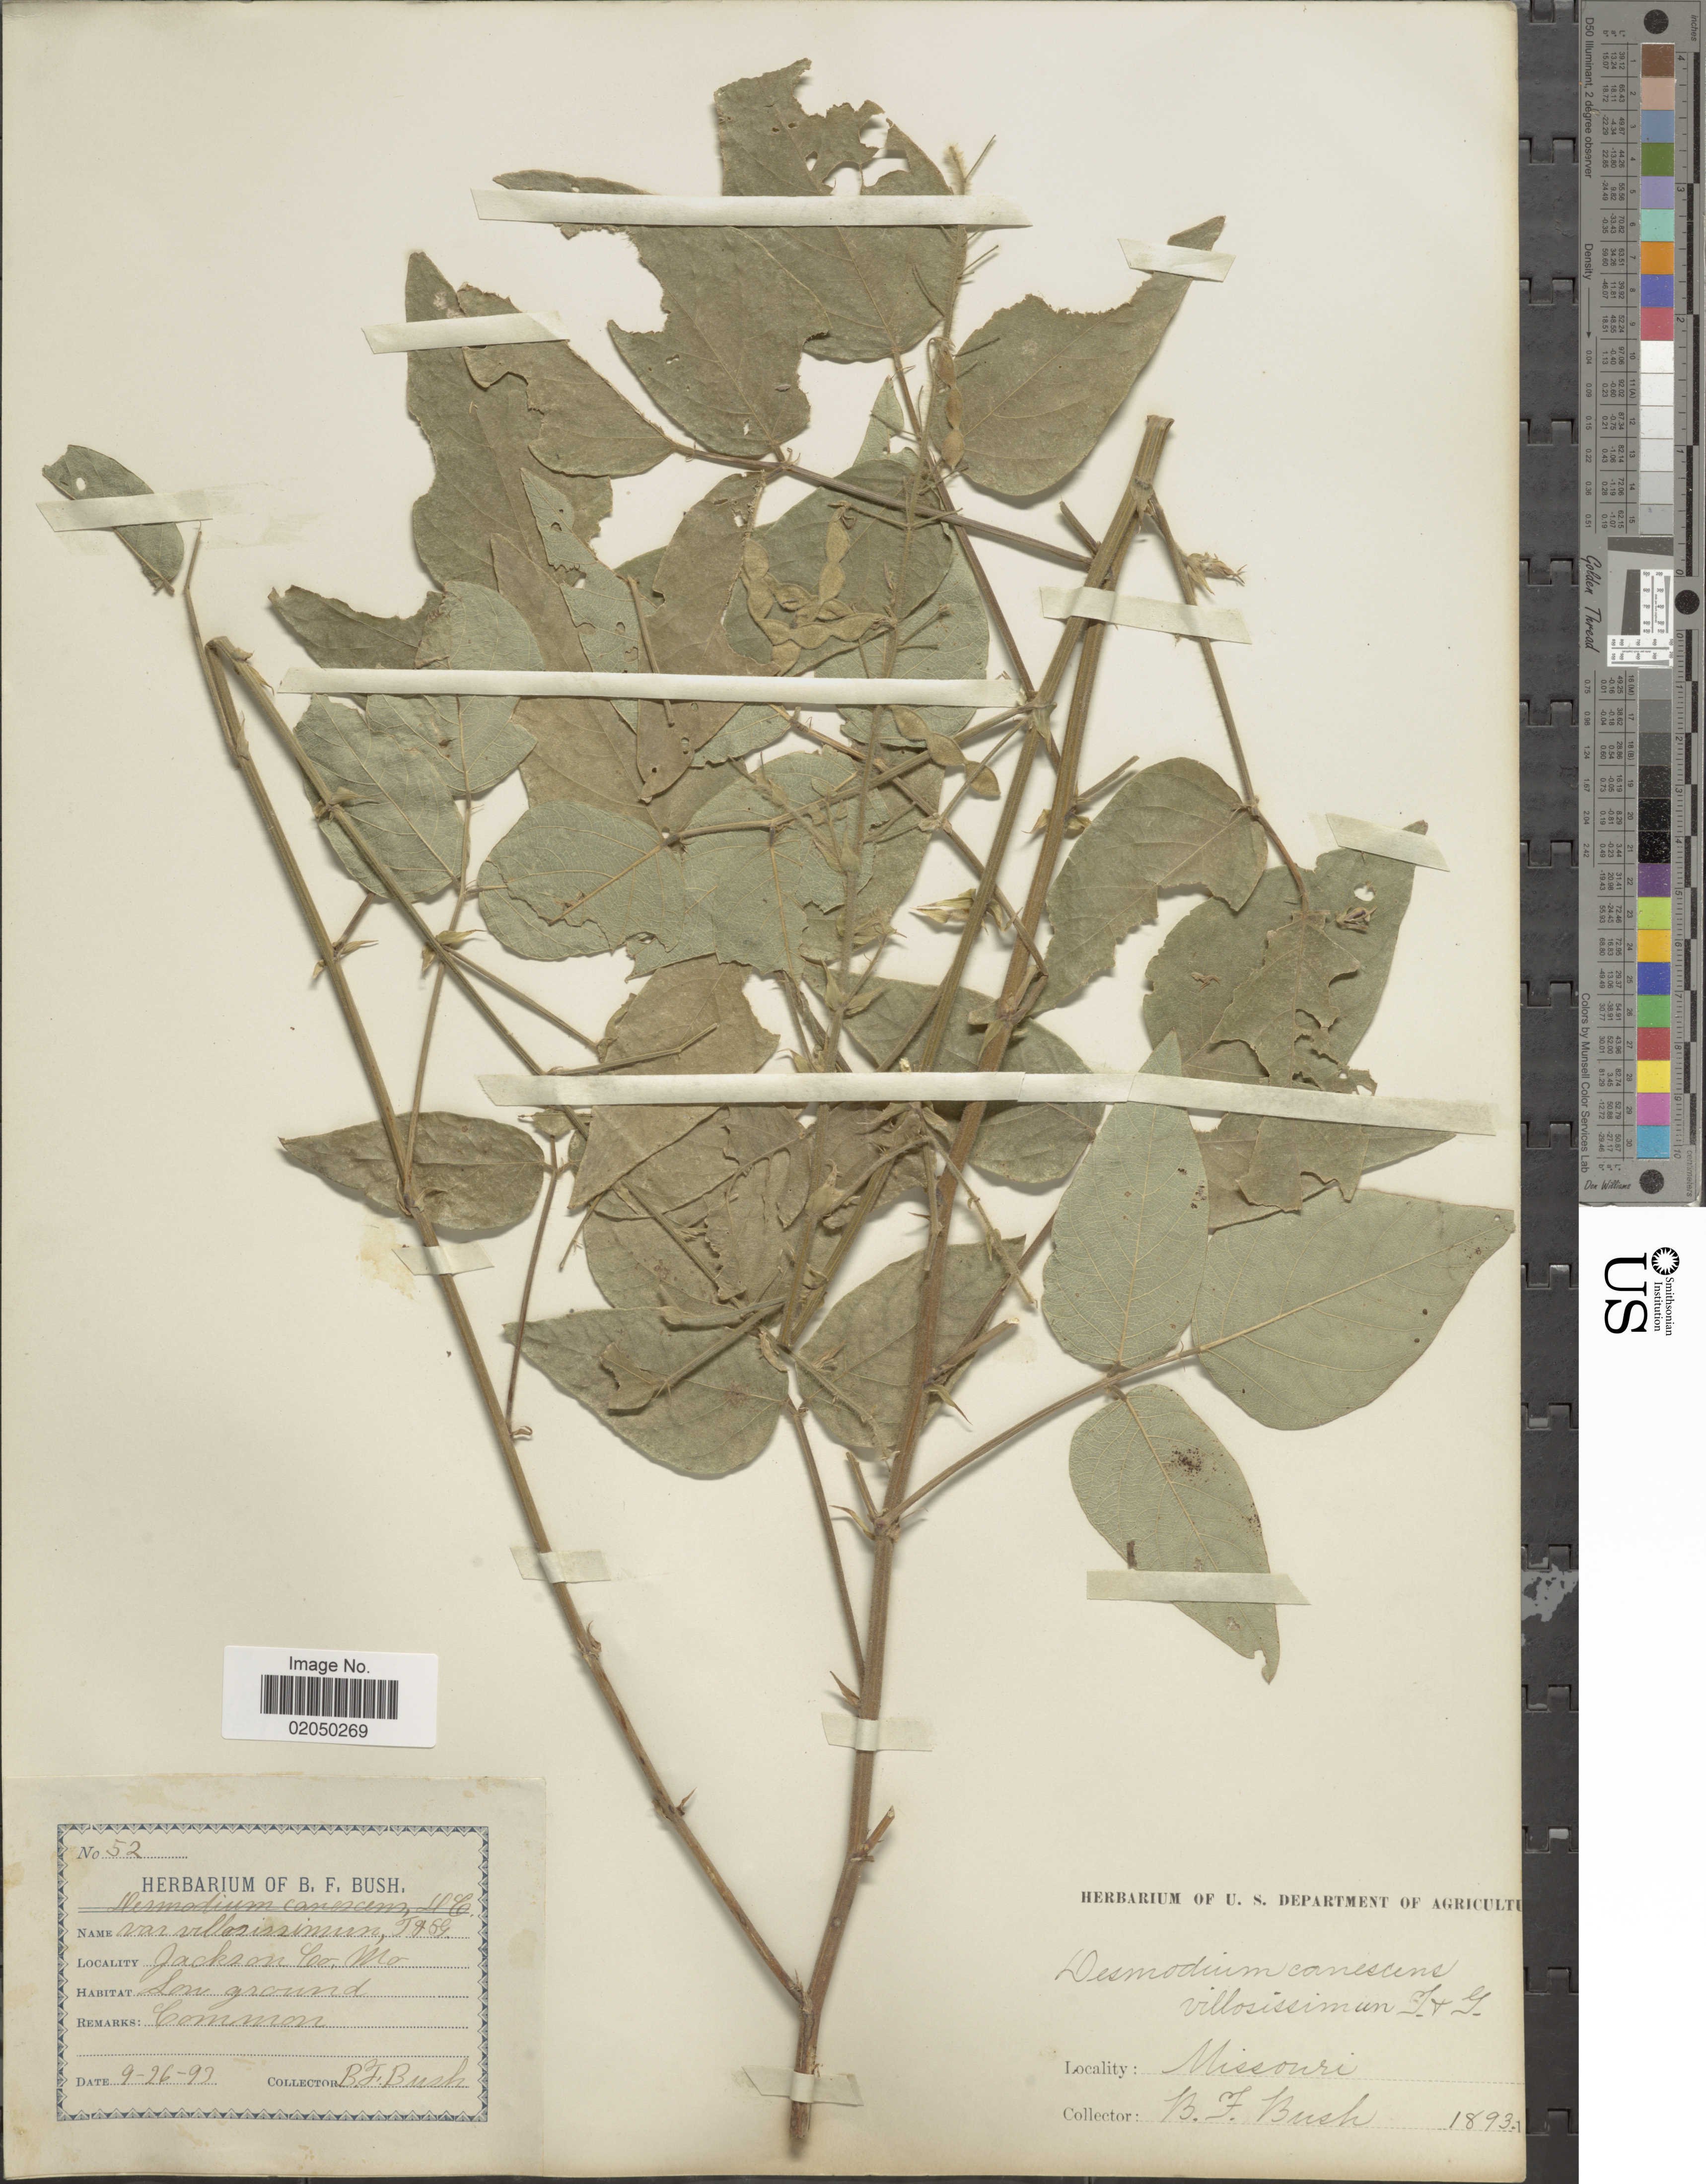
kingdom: Plantae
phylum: Tracheophyta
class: Magnoliopsida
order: Fabales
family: Fabaceae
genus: Desmodium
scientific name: Desmodium canescens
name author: (L.) DC.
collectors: B. F. Bush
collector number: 52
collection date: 1893-09-26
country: United States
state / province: Missouri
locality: Jackson Co.